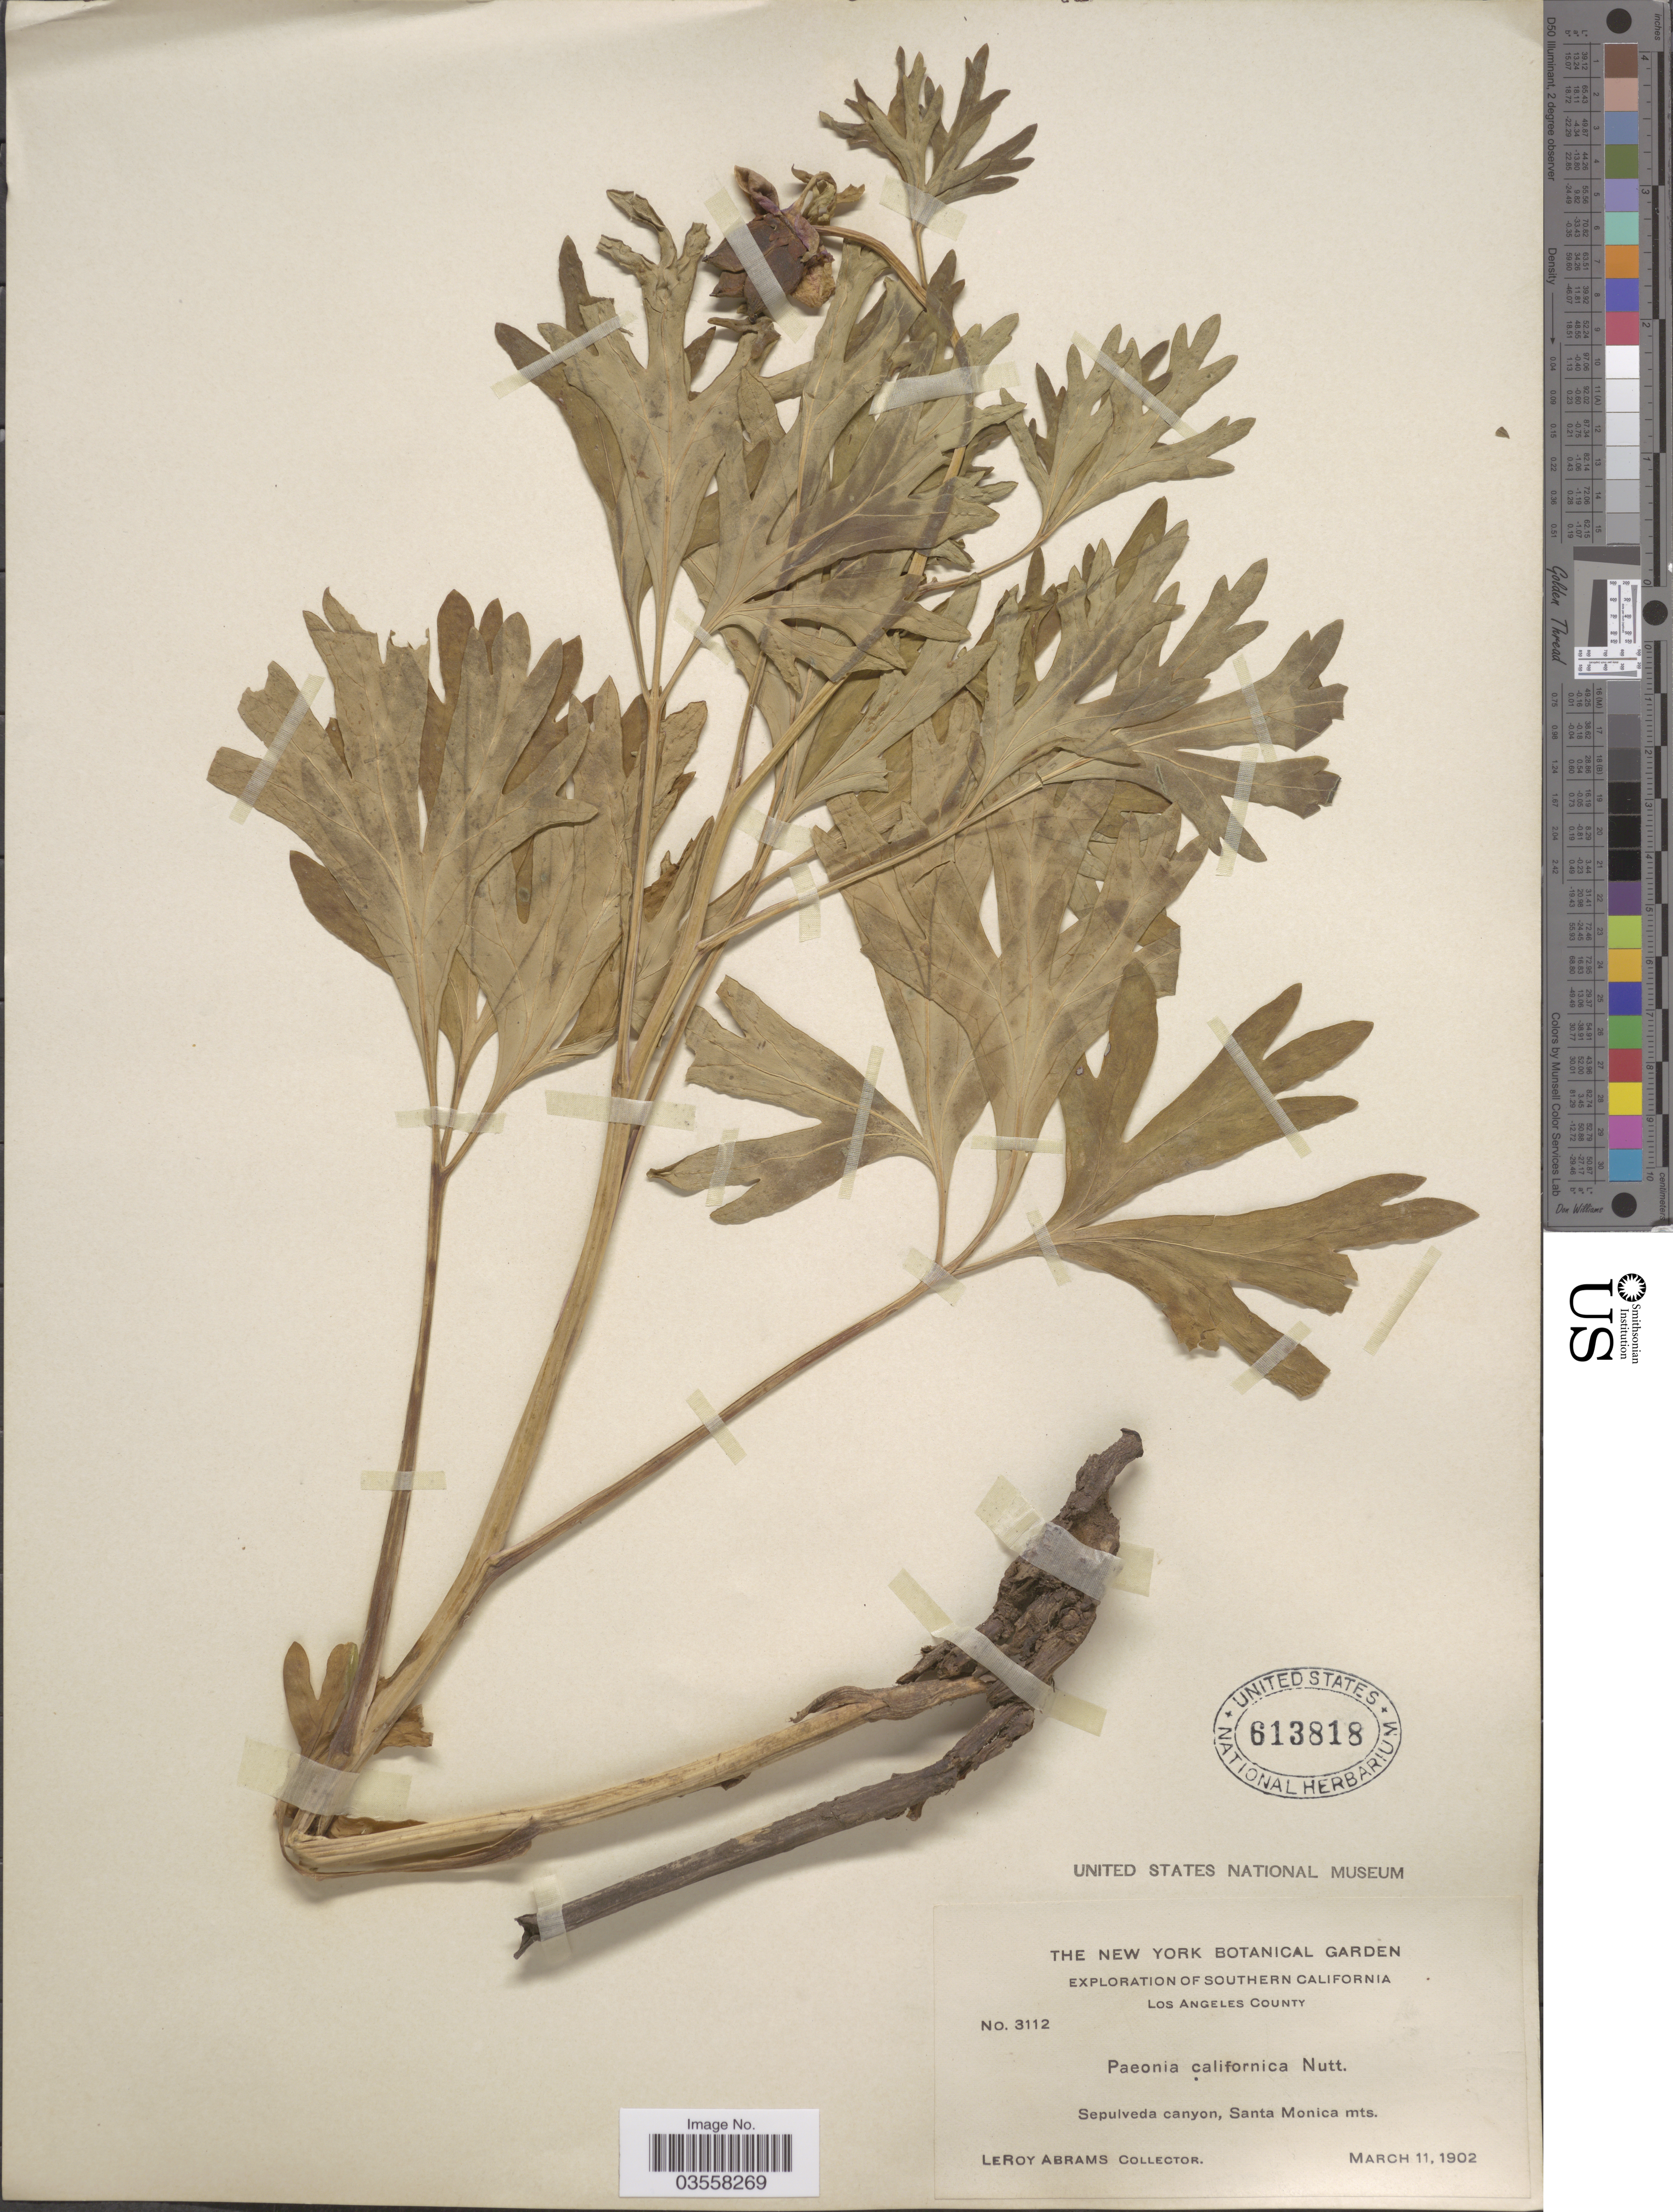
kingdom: Plantae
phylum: Tracheophyta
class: Magnoliopsida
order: Saxifragales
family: Paeoniaceae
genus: Paeonia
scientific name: Paeonia brownii subsp. californica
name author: (Nutt. ex Torr. & A. Gray) Abrams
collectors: L. Abrams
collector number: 3112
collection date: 1902-03-11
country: United States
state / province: California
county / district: Los Angeles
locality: Southern California, Los Angeles County. Sepulveda canyon, Santa Monica mts.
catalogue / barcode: US 613818